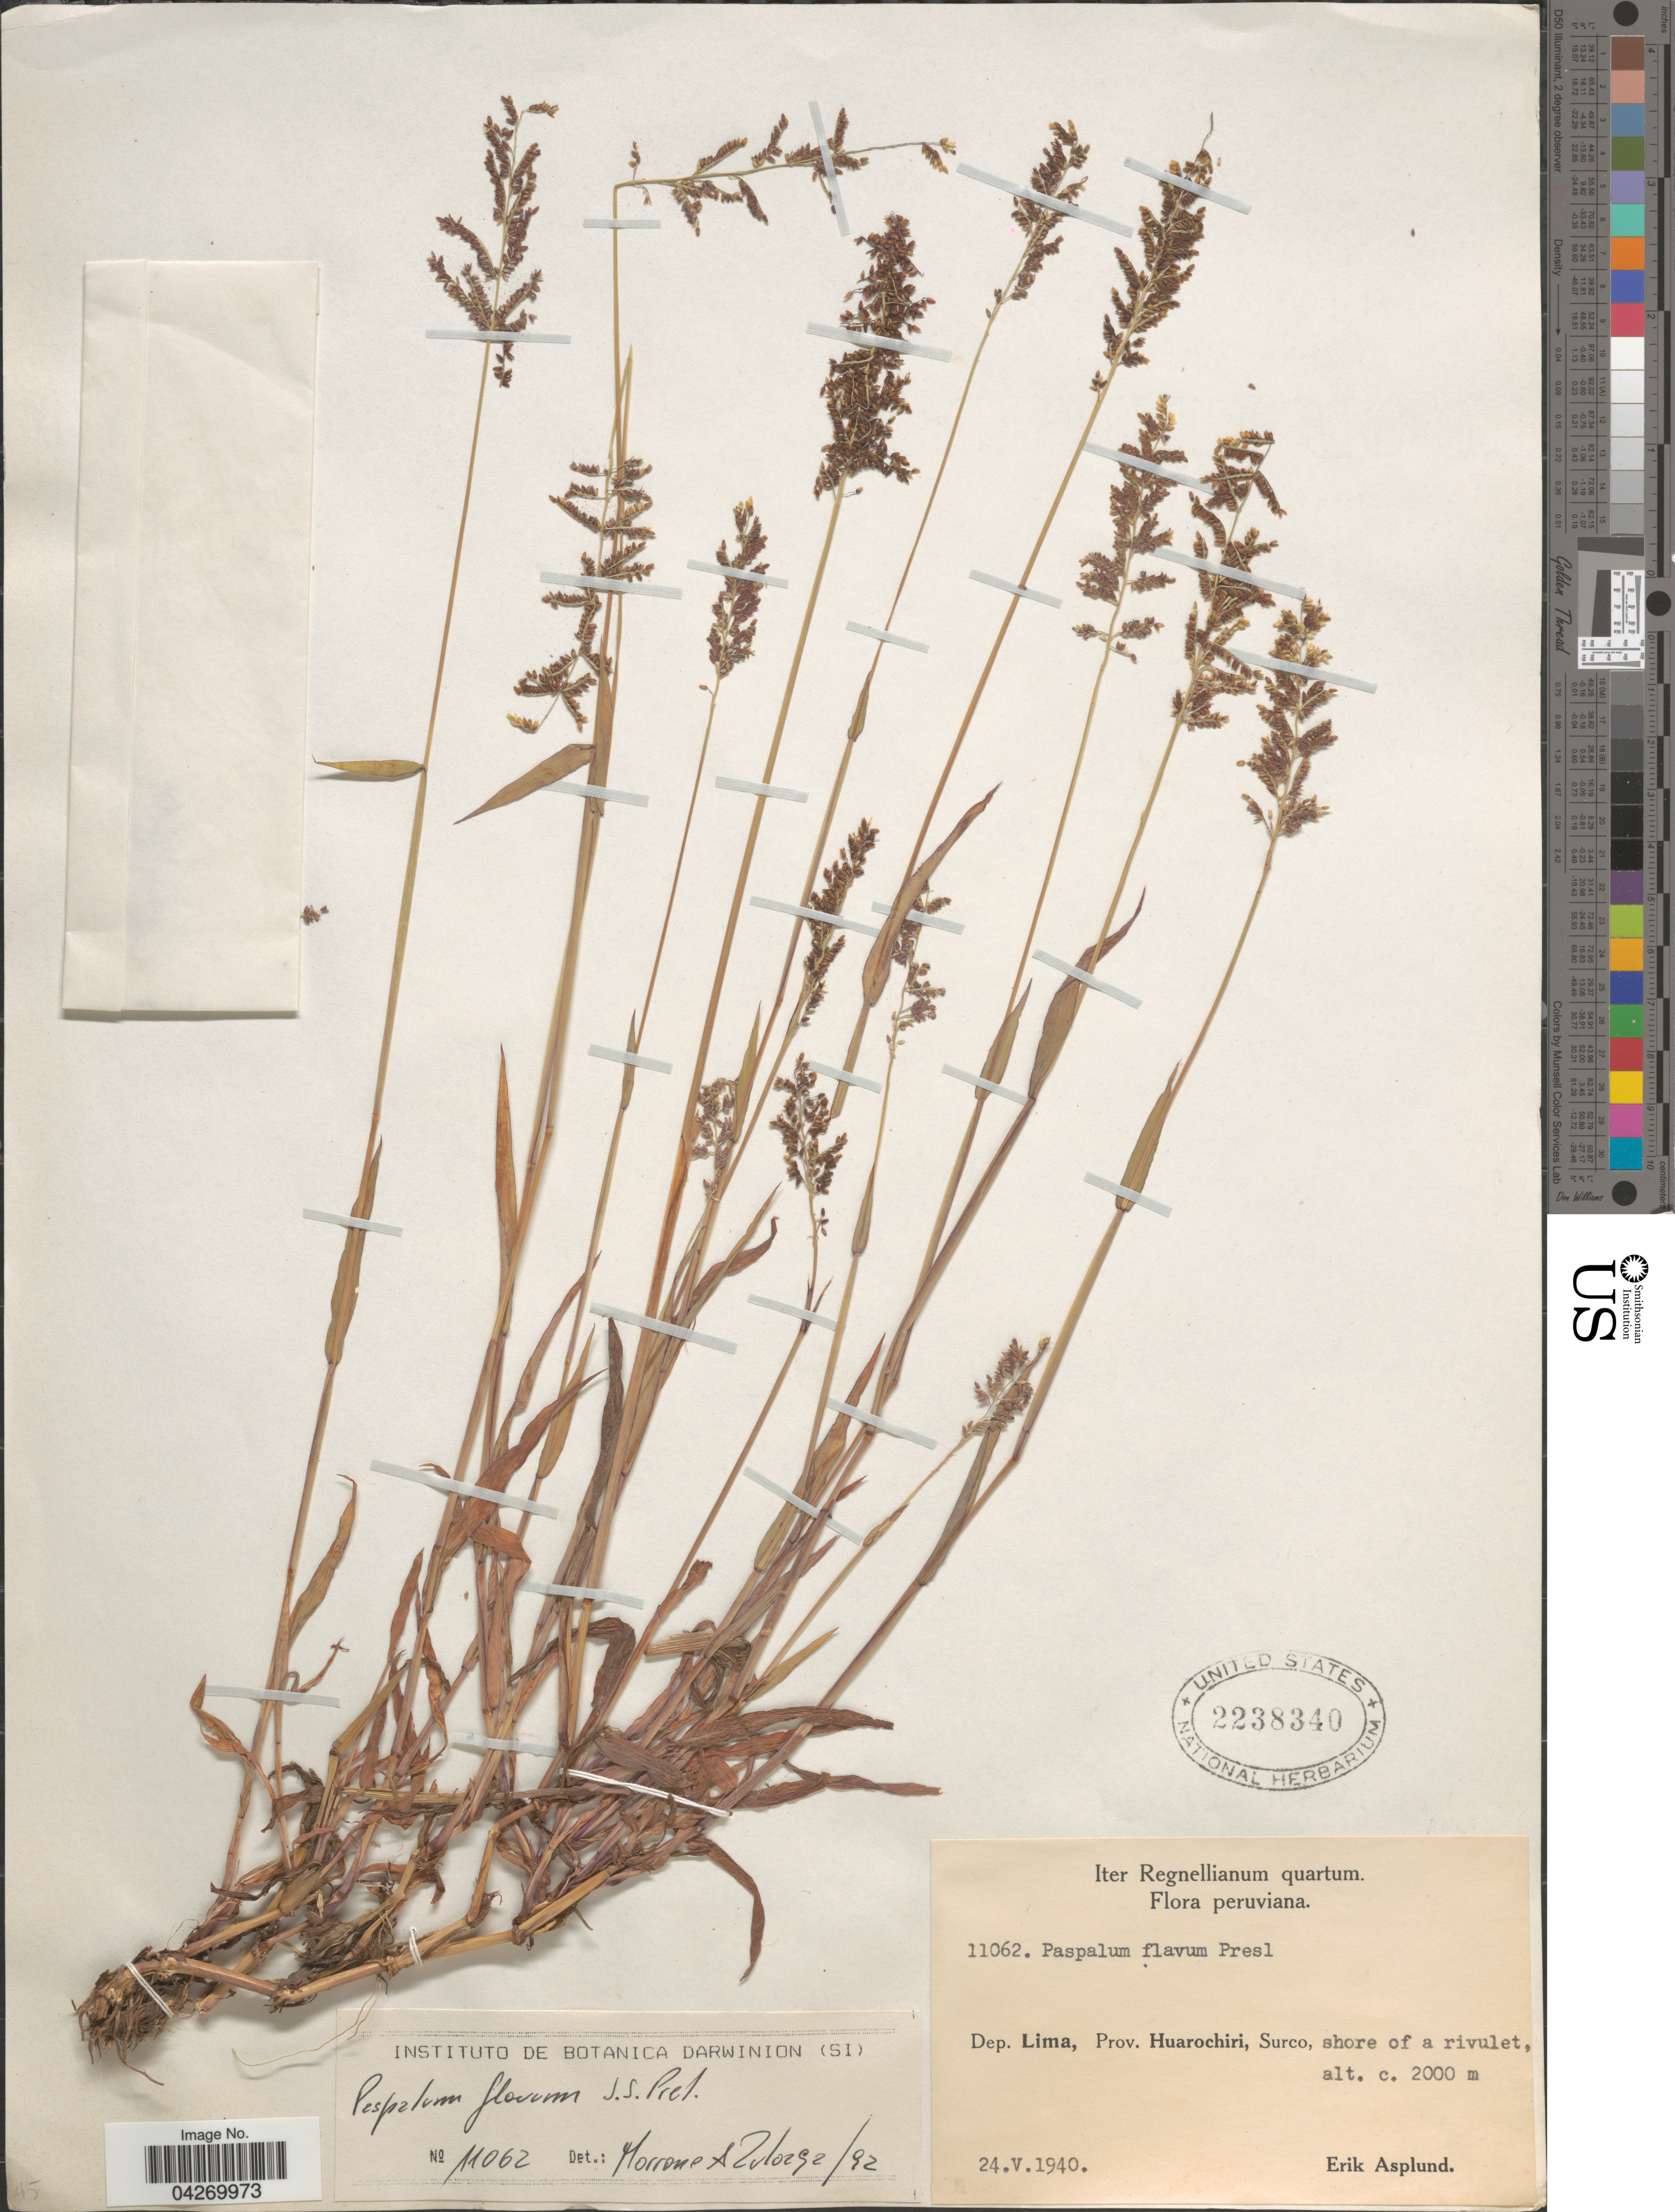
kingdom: Plantae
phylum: Tracheophyta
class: Liliopsida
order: Poales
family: Poaceae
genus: Paspalum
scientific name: Paspalum flavum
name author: J. Presl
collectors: E. Asplund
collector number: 11062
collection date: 1940-05-24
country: Peru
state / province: Lima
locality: Iter Regnellianum quartum. Dep. Lima, Prov. Huarochiri, Surco, shore of a rivulet.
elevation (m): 2000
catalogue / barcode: US 2238340